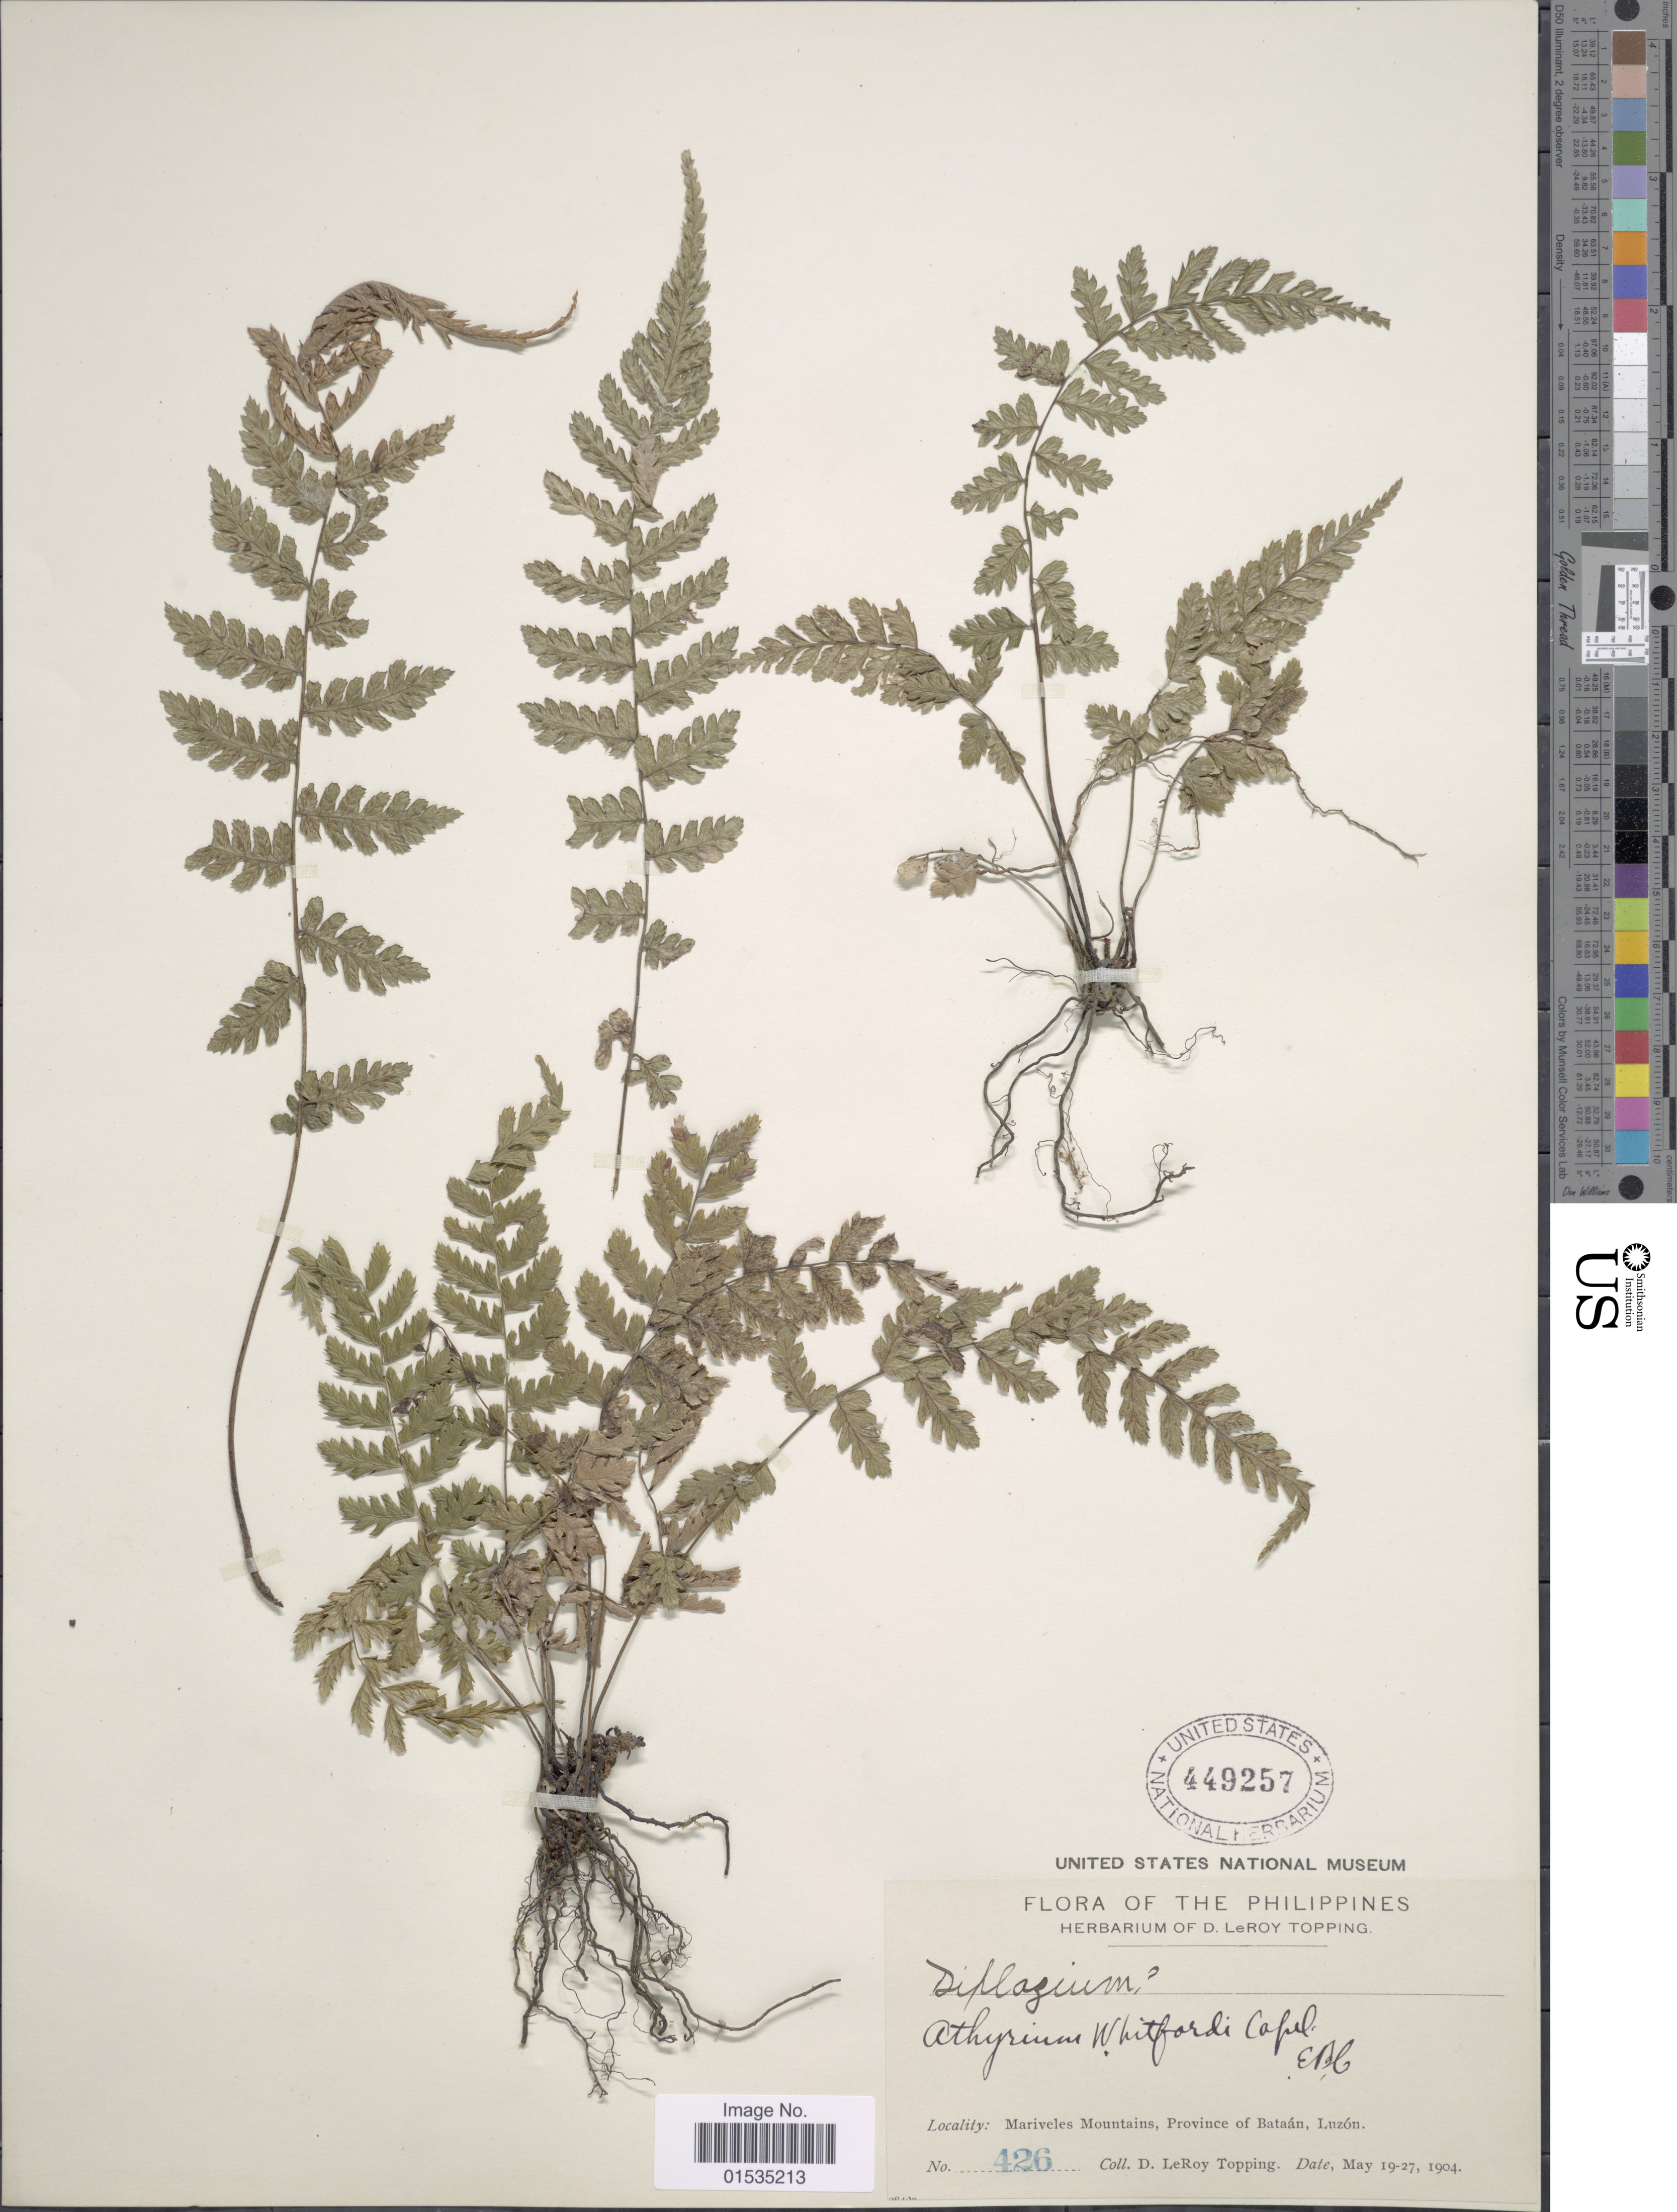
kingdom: Plantae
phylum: Tracheophyta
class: Polypodiopsida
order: Polypodiales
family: Athyriaceae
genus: Diplazium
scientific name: Diplazium whitfordii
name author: Copel.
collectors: D. L. Topping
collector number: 426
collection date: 1904-05-19/1904-05-27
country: Philippines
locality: Mariveles Mountains, Province of Bataan, Luzon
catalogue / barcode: US 449257